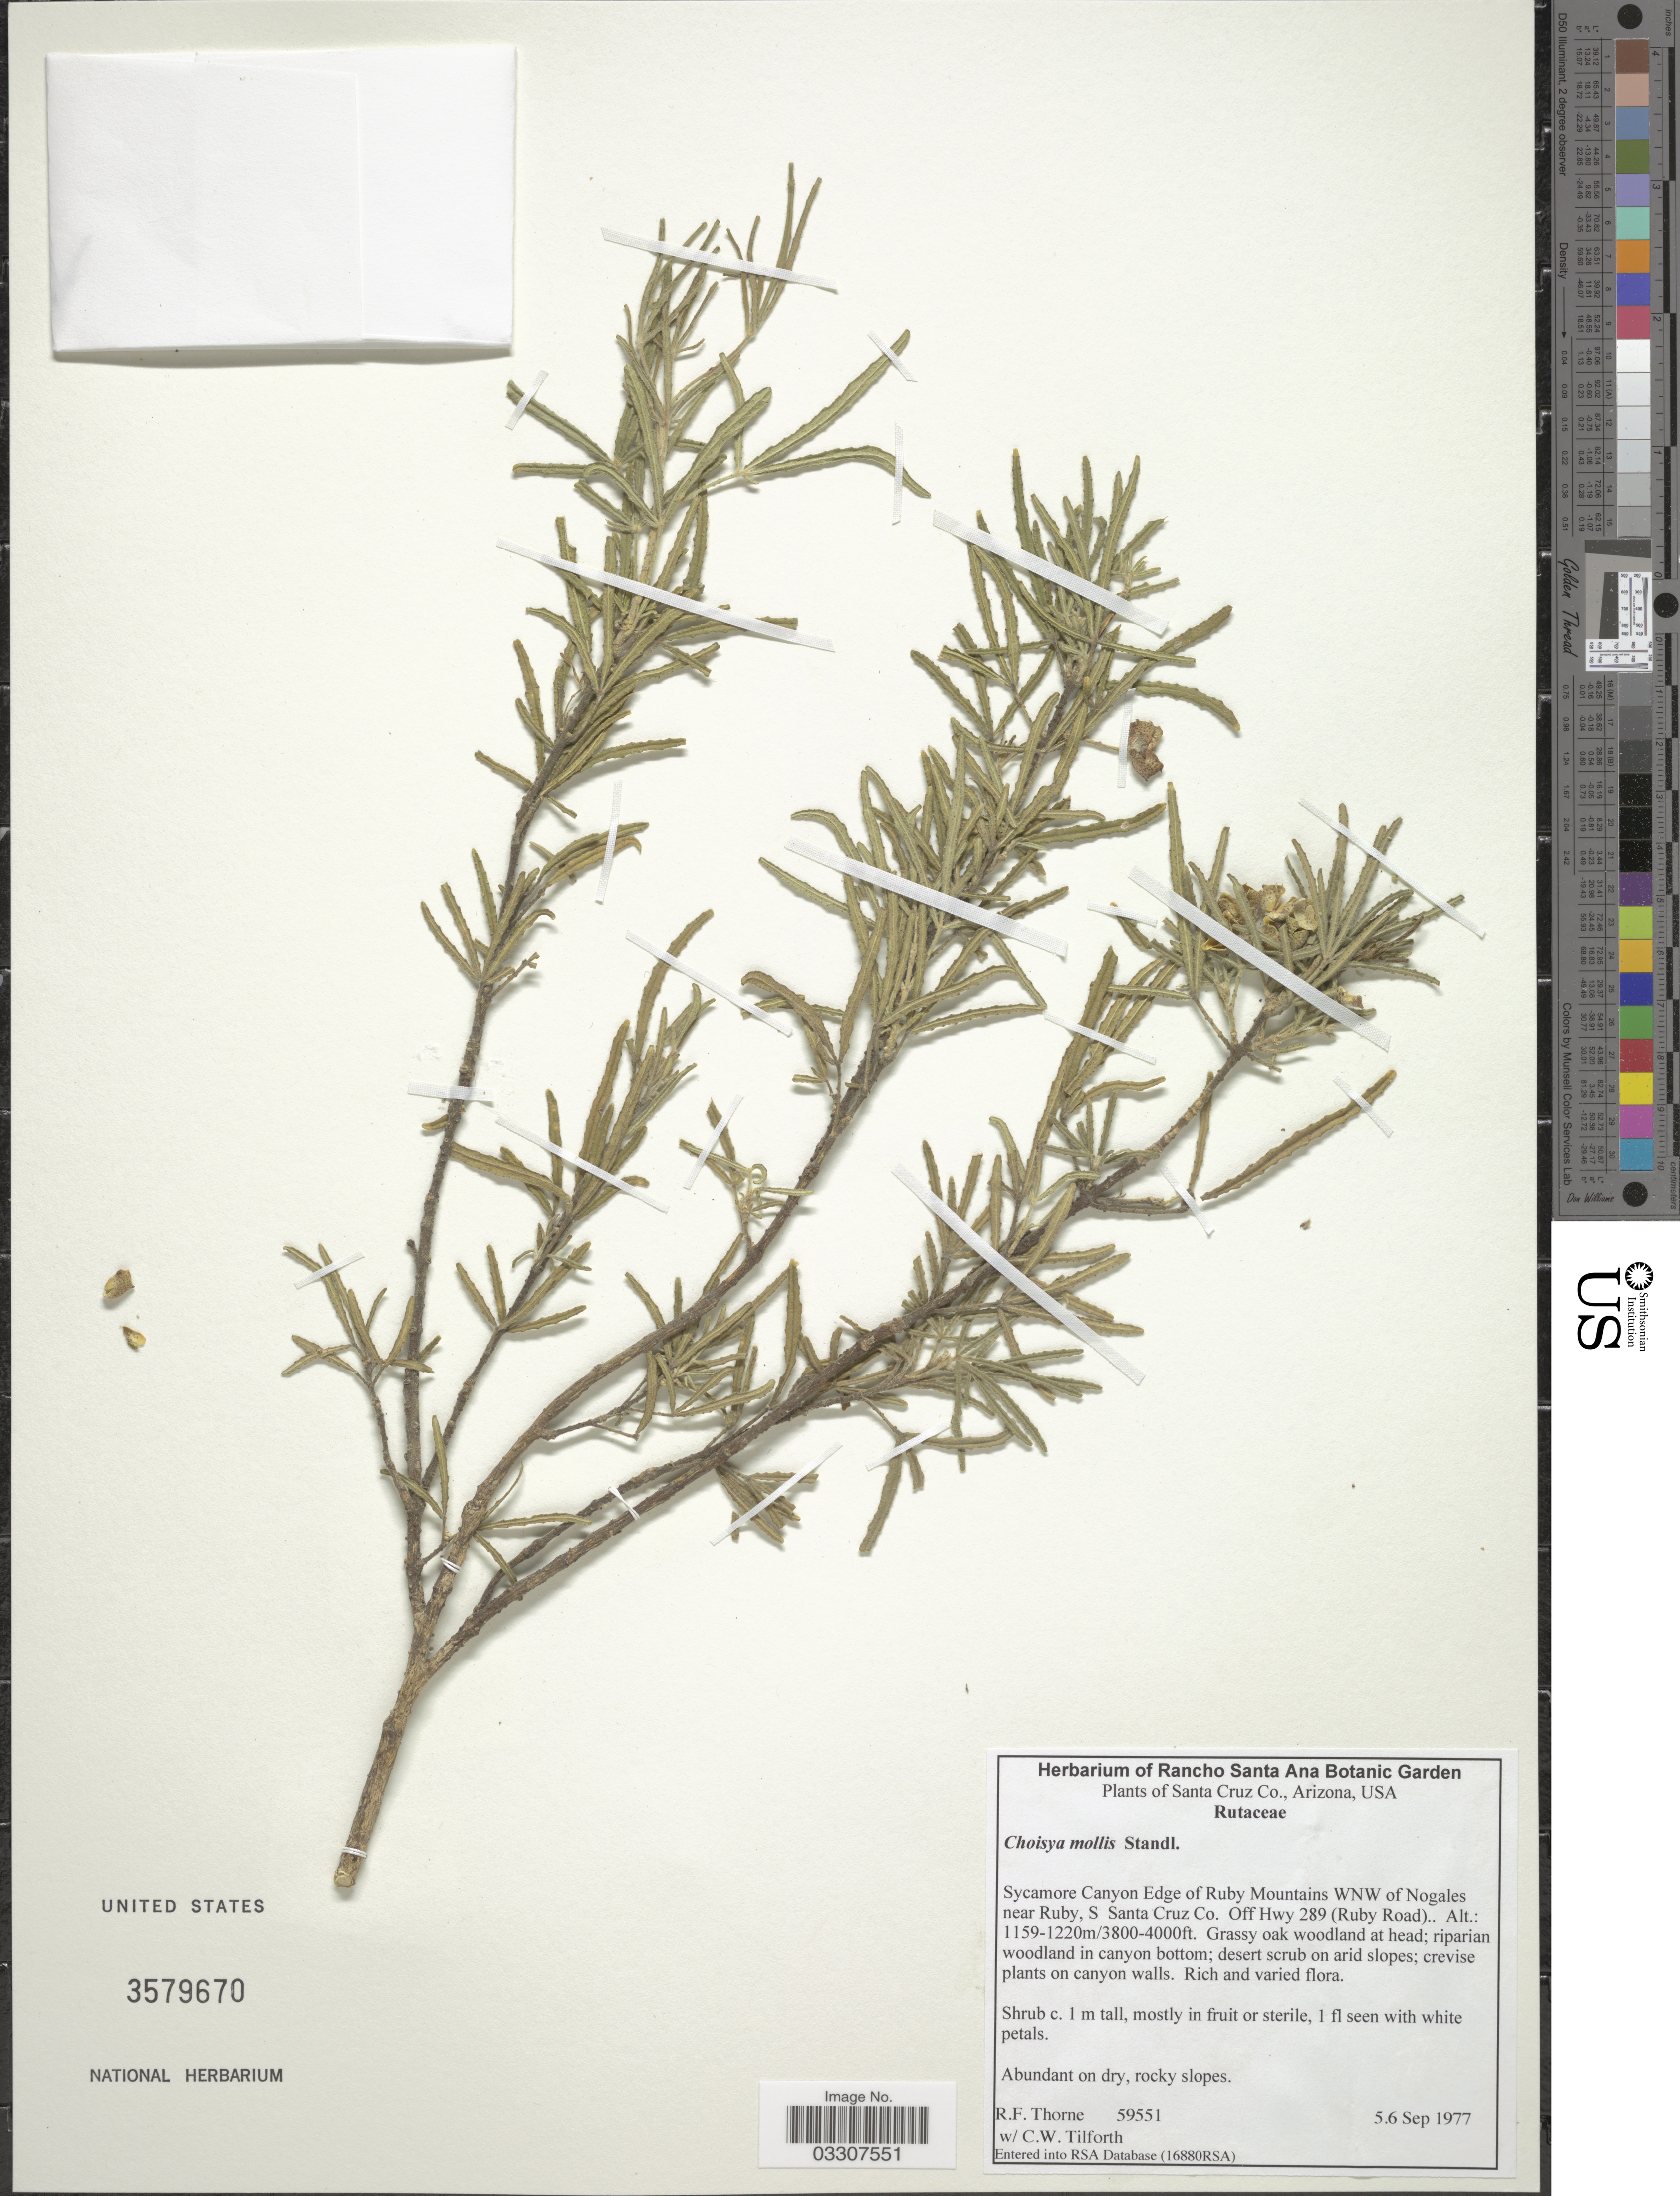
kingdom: Plantae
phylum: Tracheophyta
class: Magnoliopsida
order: Sapindales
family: Rutaceae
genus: Choisya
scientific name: Choisya mollis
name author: Standl.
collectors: R. Thorne & C. Tilforth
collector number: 59551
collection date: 1977-09-05/1977-09-06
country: United States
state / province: Arizona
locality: Santa Cruz Co. Sycamore Canyon Edge of Ruby Mountains WNW of Nogales near Ruby, S Santa Cruz Co. Off Hwy 289 (Ruby Road).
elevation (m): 1159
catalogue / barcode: US 3579670